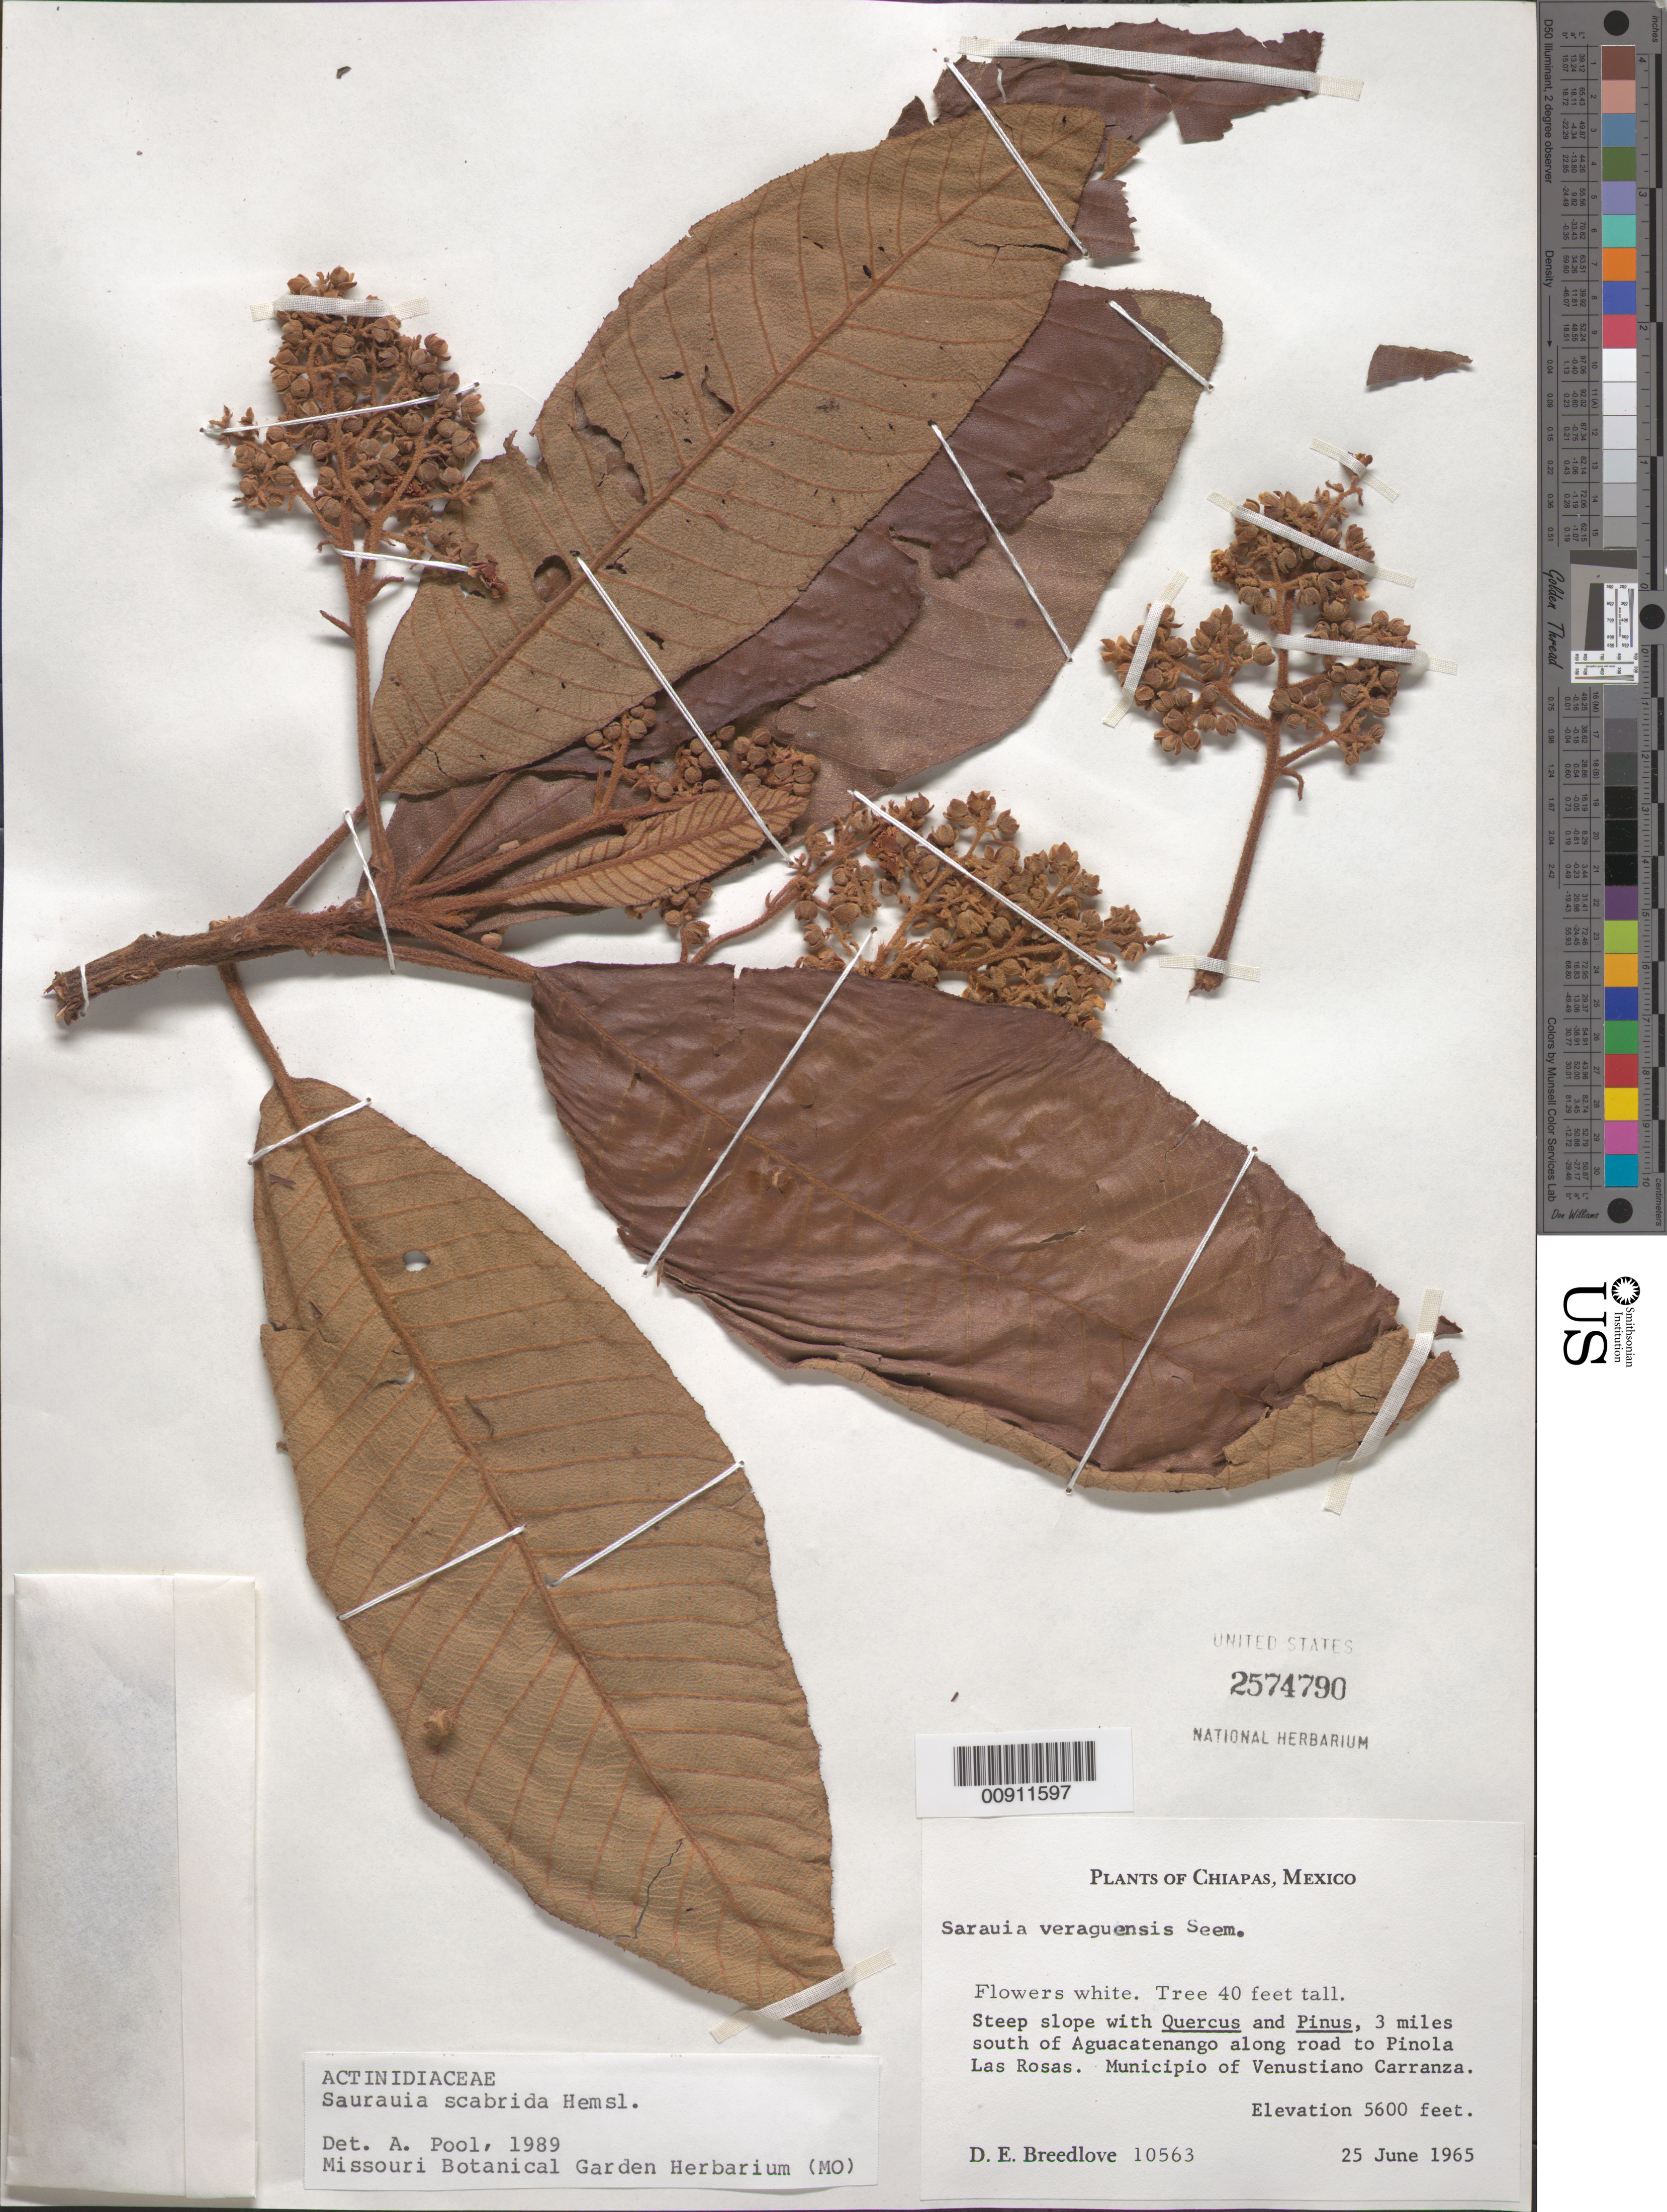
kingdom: Plantae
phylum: Tracheophyta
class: Magnoliopsida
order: Ericales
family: Actinidiaceae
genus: Saurauia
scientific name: Saurauia scabrida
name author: Hemsl.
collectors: D. E. Breedlove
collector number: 10563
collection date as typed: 25 Jun 1965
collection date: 1965-06-25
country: Mexico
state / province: Chiapas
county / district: Venustiano Carranza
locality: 3 miles south of Aguacatenango along road to Pinola Las Rosas. Municipio of Venustiano Carranza, Chiapas.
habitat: Steep slope with Quercus and Pinus.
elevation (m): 1707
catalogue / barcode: US 2574790